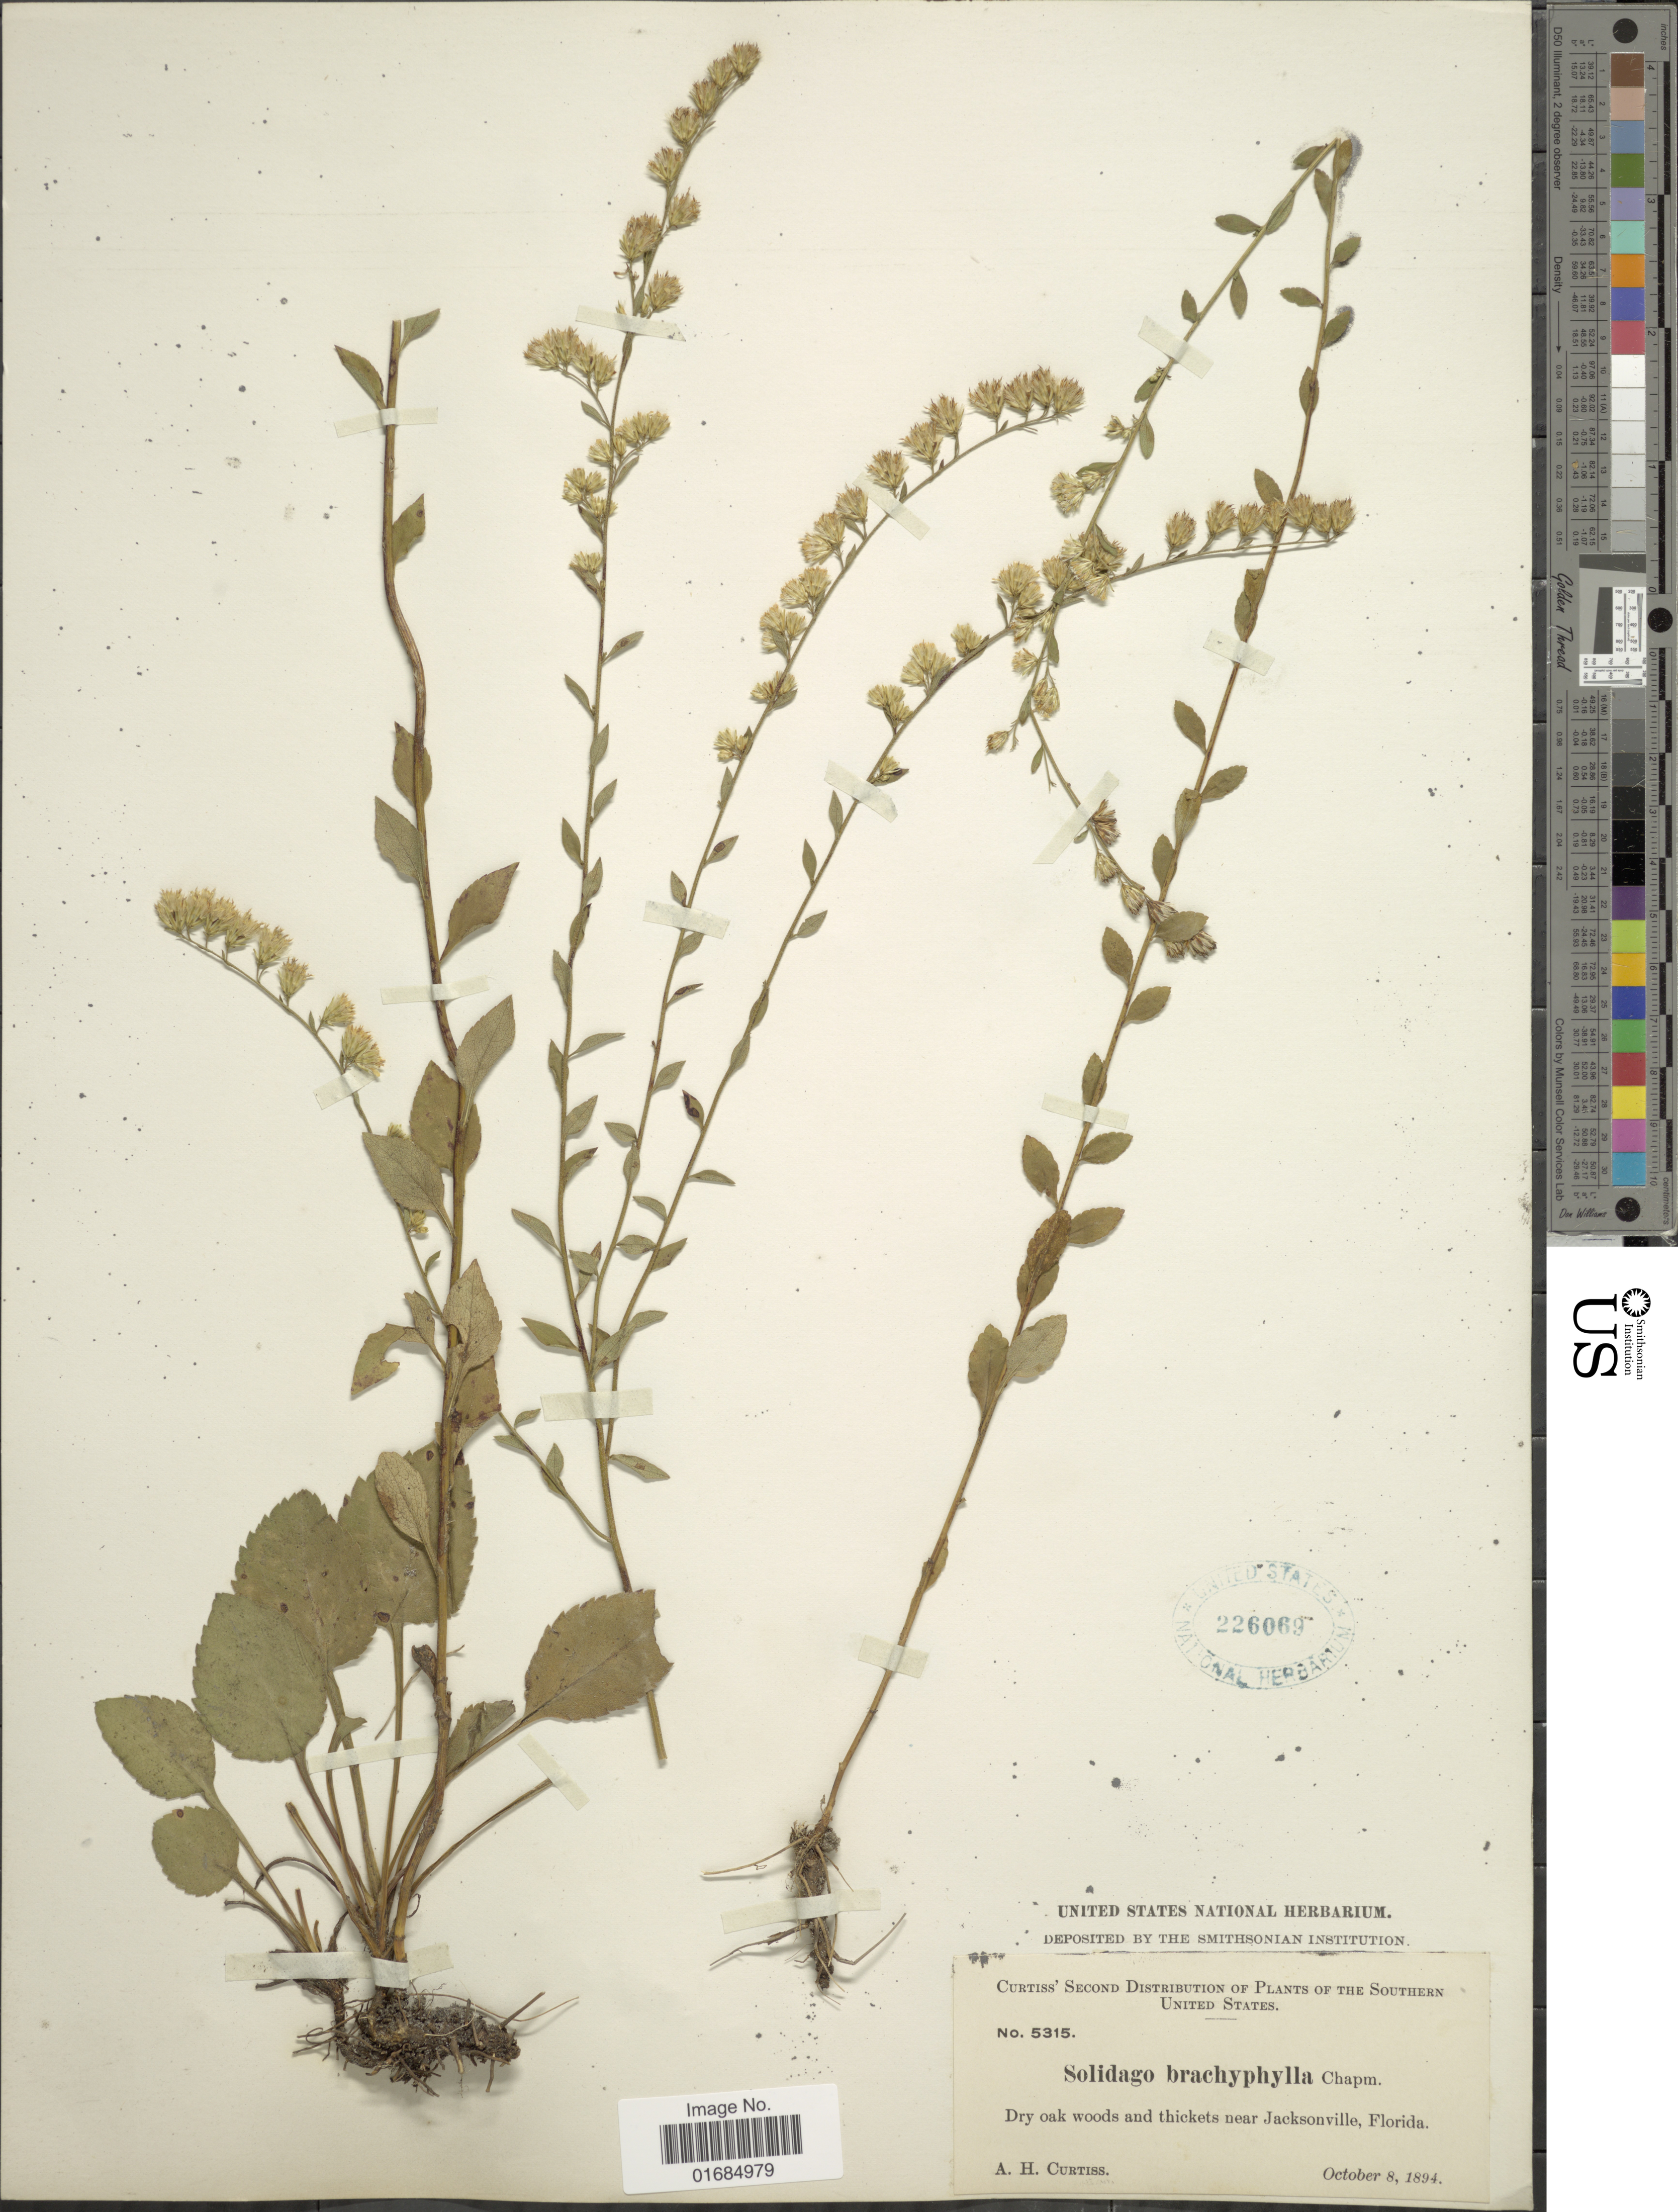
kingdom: Plantae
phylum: Tracheophyta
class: Magnoliopsida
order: Asterales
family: Asteraceae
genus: Solidago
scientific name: Solidago brachyphylla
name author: Chapman ex Torr. & A. Gray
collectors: A. H. Curtiss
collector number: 5315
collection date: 1894-10-08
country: United States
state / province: Florida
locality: Dry oak woods and thickets near Jacksonville.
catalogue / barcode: US 226069